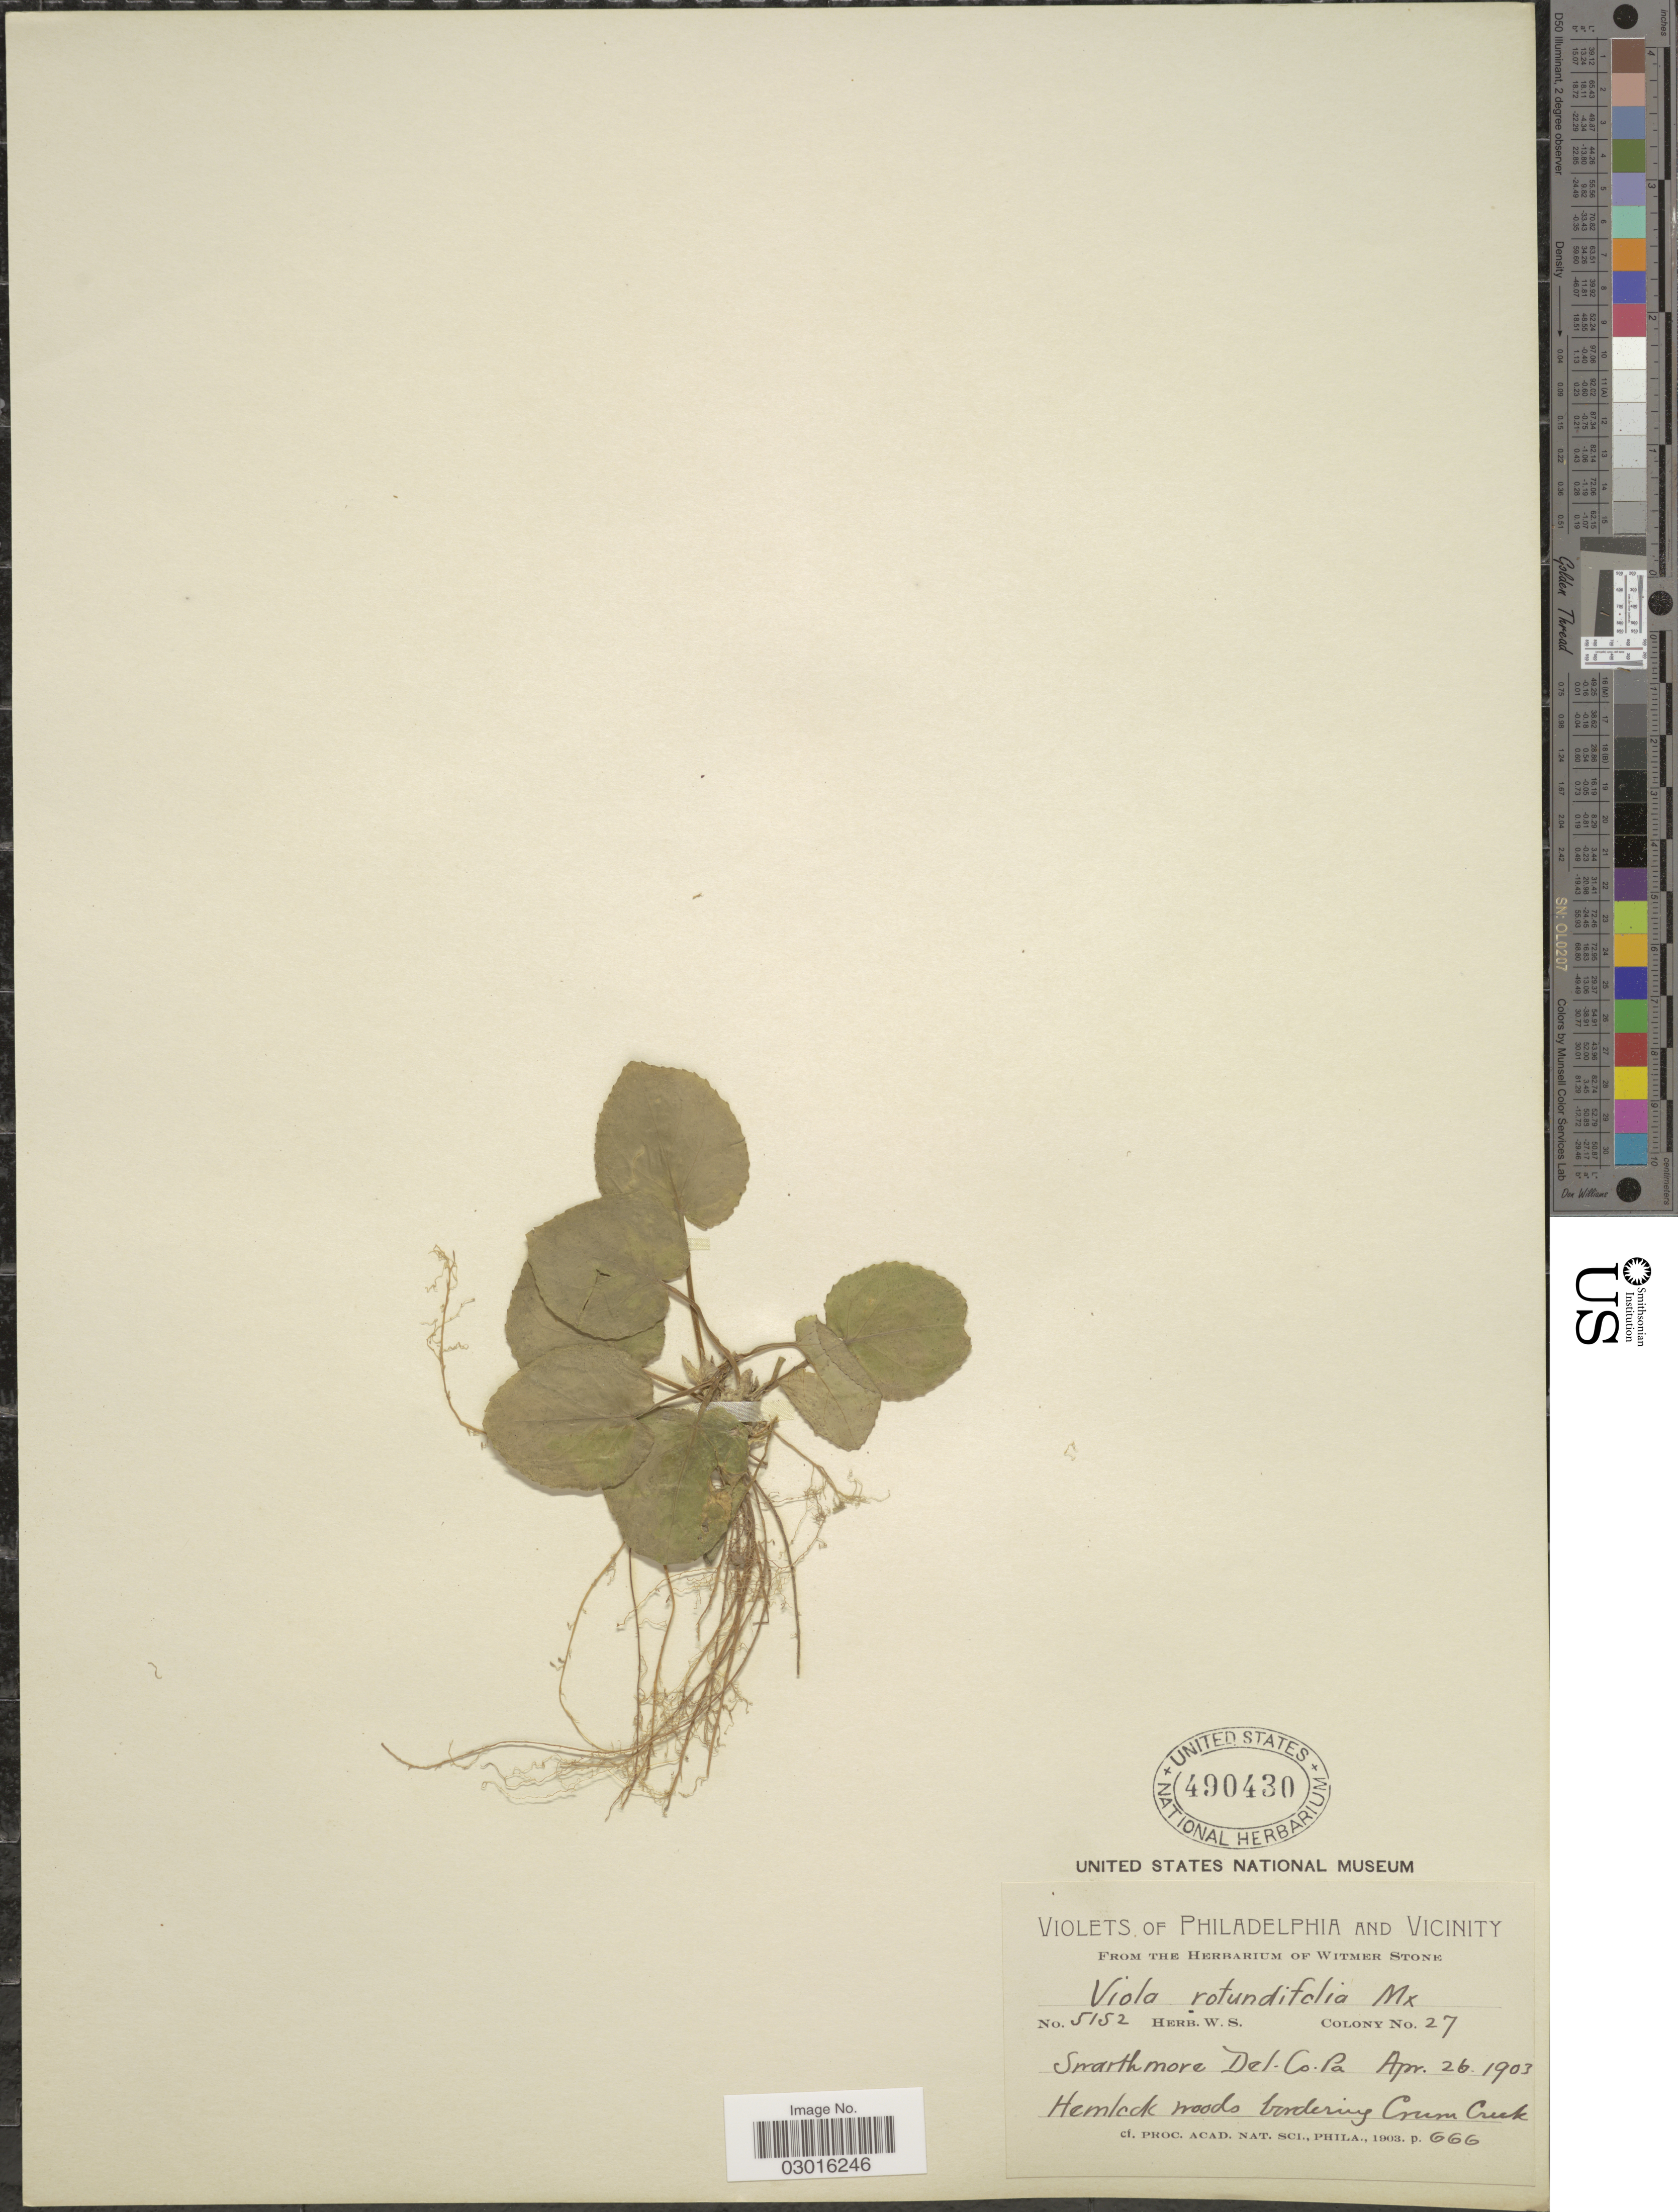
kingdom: Plantae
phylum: Tracheophyta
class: Magnoliopsida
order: Malpighiales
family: Violaceae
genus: Viola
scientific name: Viola rotundifolia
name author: Michx.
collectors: Ex herb Witmer Stone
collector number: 5152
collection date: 1903-04-26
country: United States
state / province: Pennsylvania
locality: Philadelphia and Vicinity, Swarthmore Del. Co. Pa., Hemlcok woods bordering Crum Creek.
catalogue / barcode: US 490430